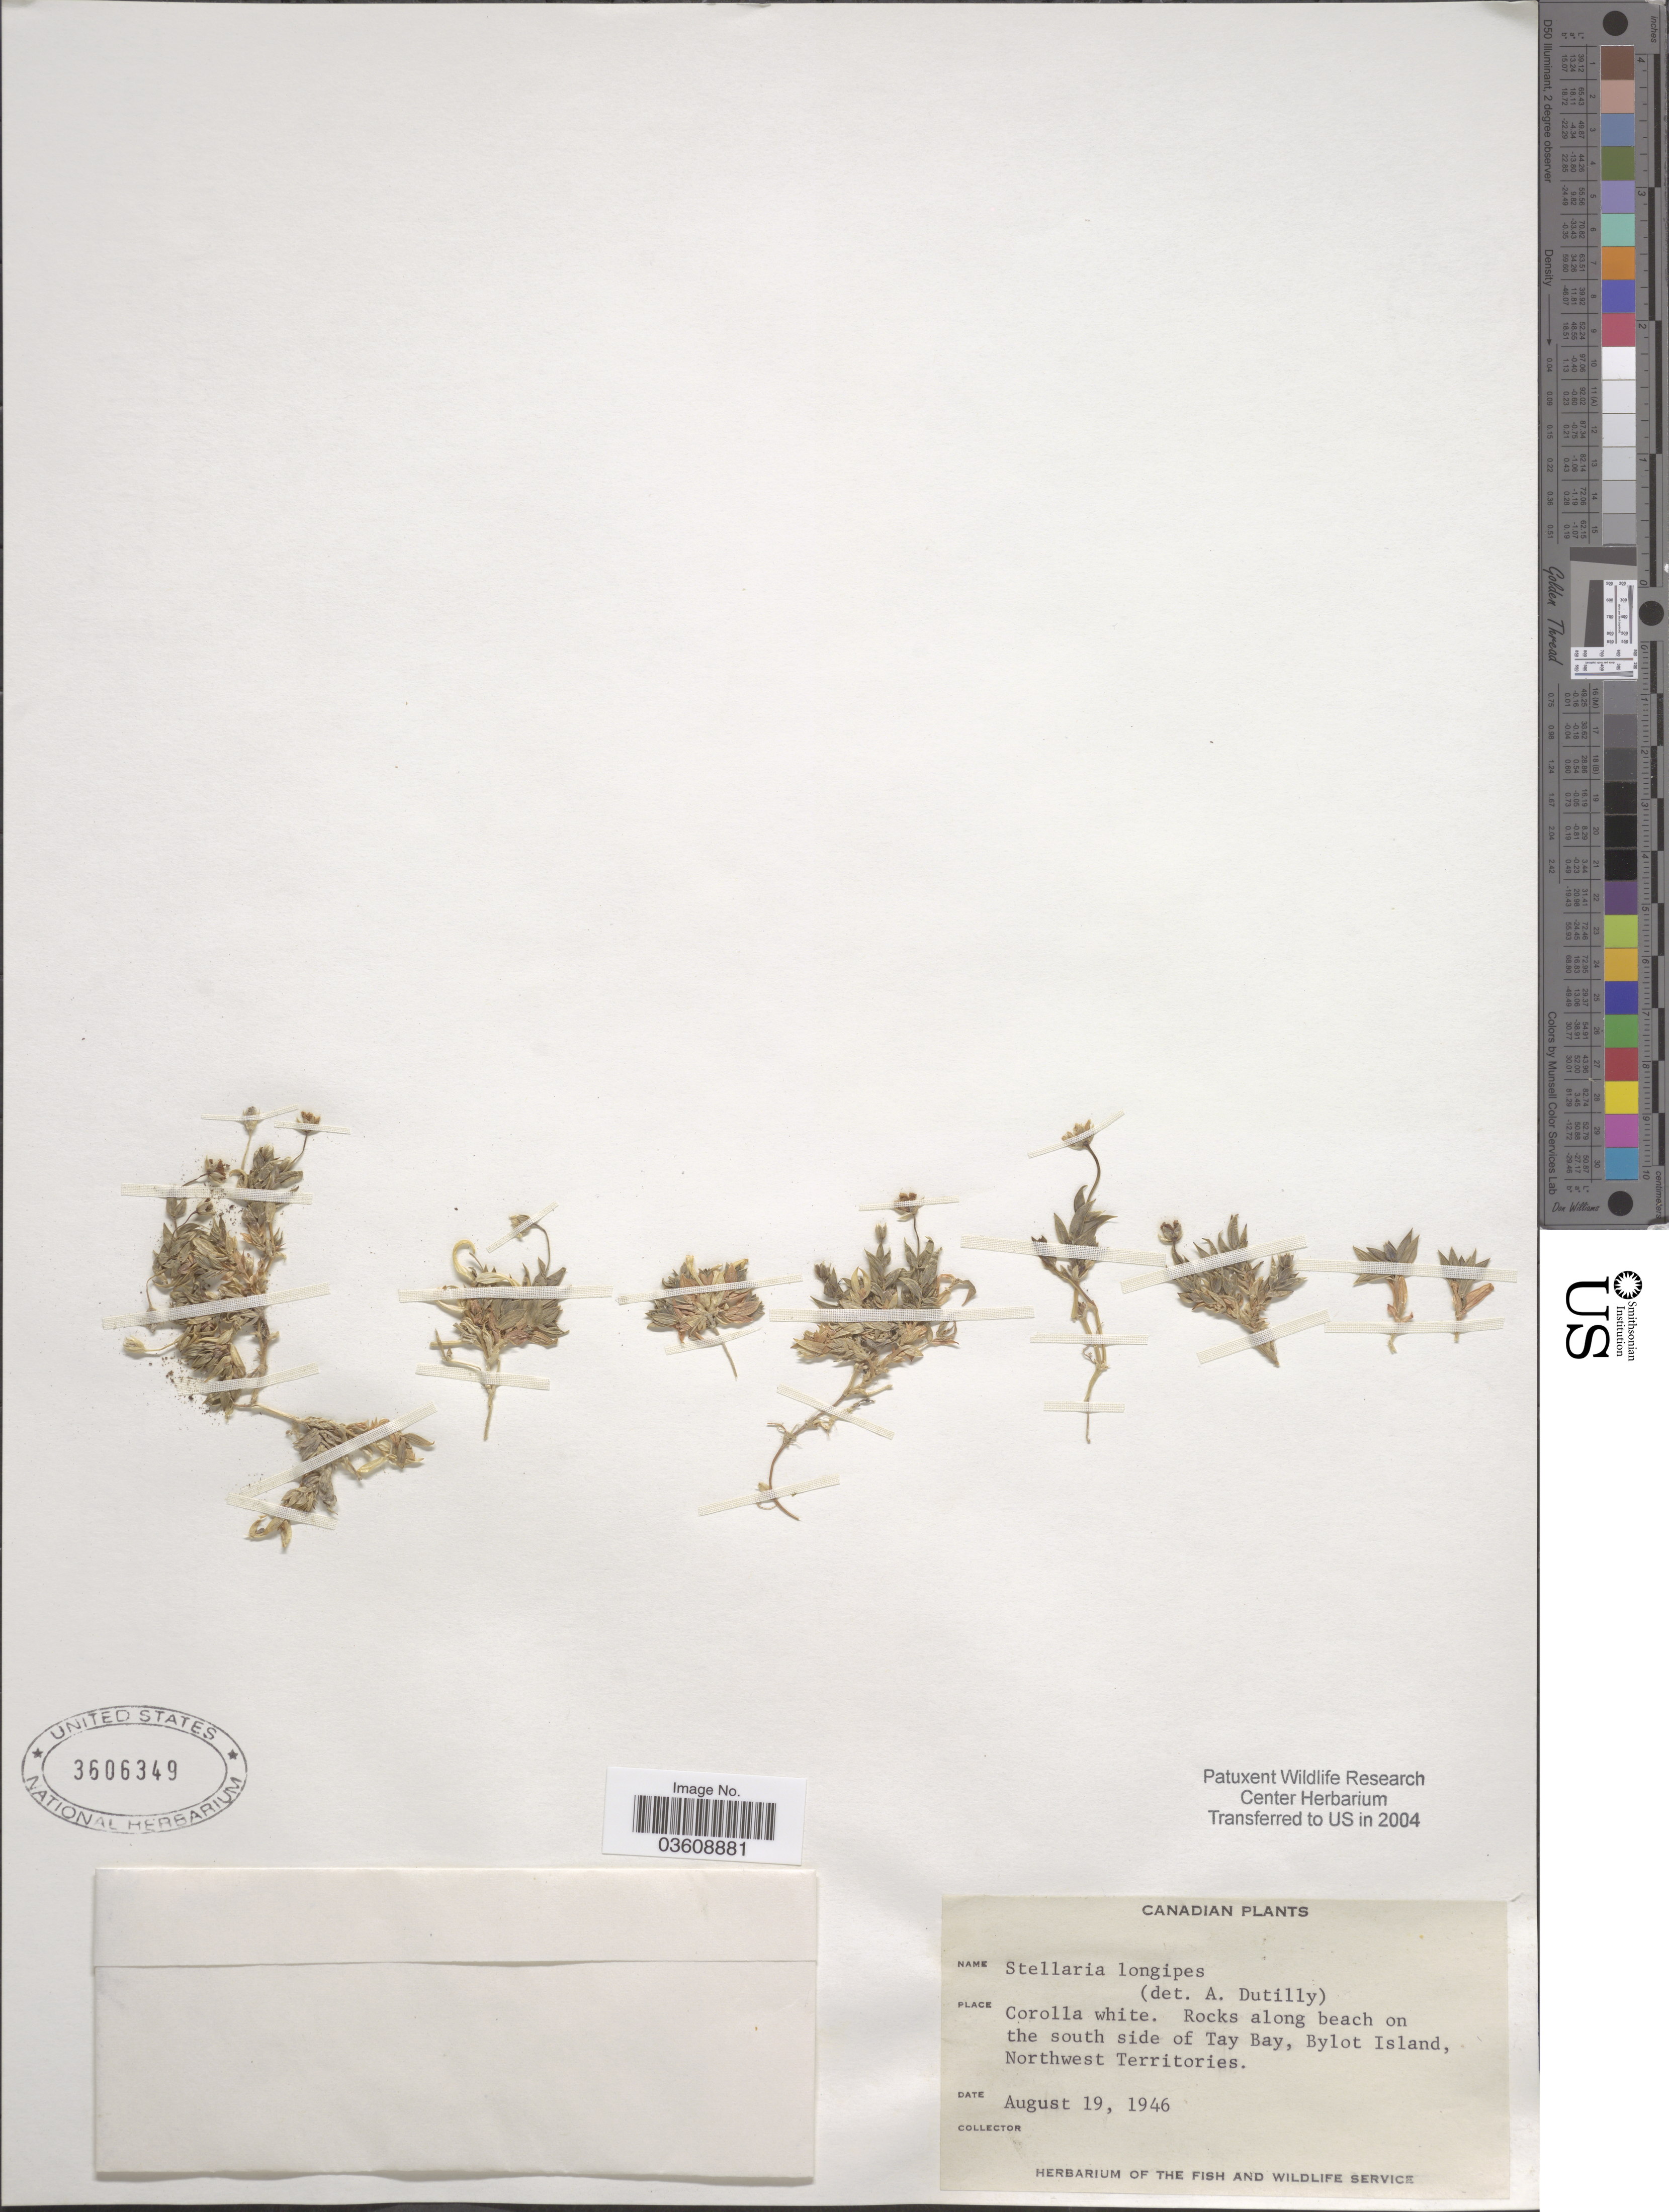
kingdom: Plantae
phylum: Tracheophyta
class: Magnoliopsida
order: Caryophyllales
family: Caryophyllaceae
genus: Stellaria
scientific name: Stellaria longipes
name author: Goldie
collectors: U.S. Fish and Wildlife Service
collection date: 1946-08-19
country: Canada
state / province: Northwest Territories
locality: Rocks along beach on the south side of Tay Bay, Bylot Island.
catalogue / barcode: US 3606349